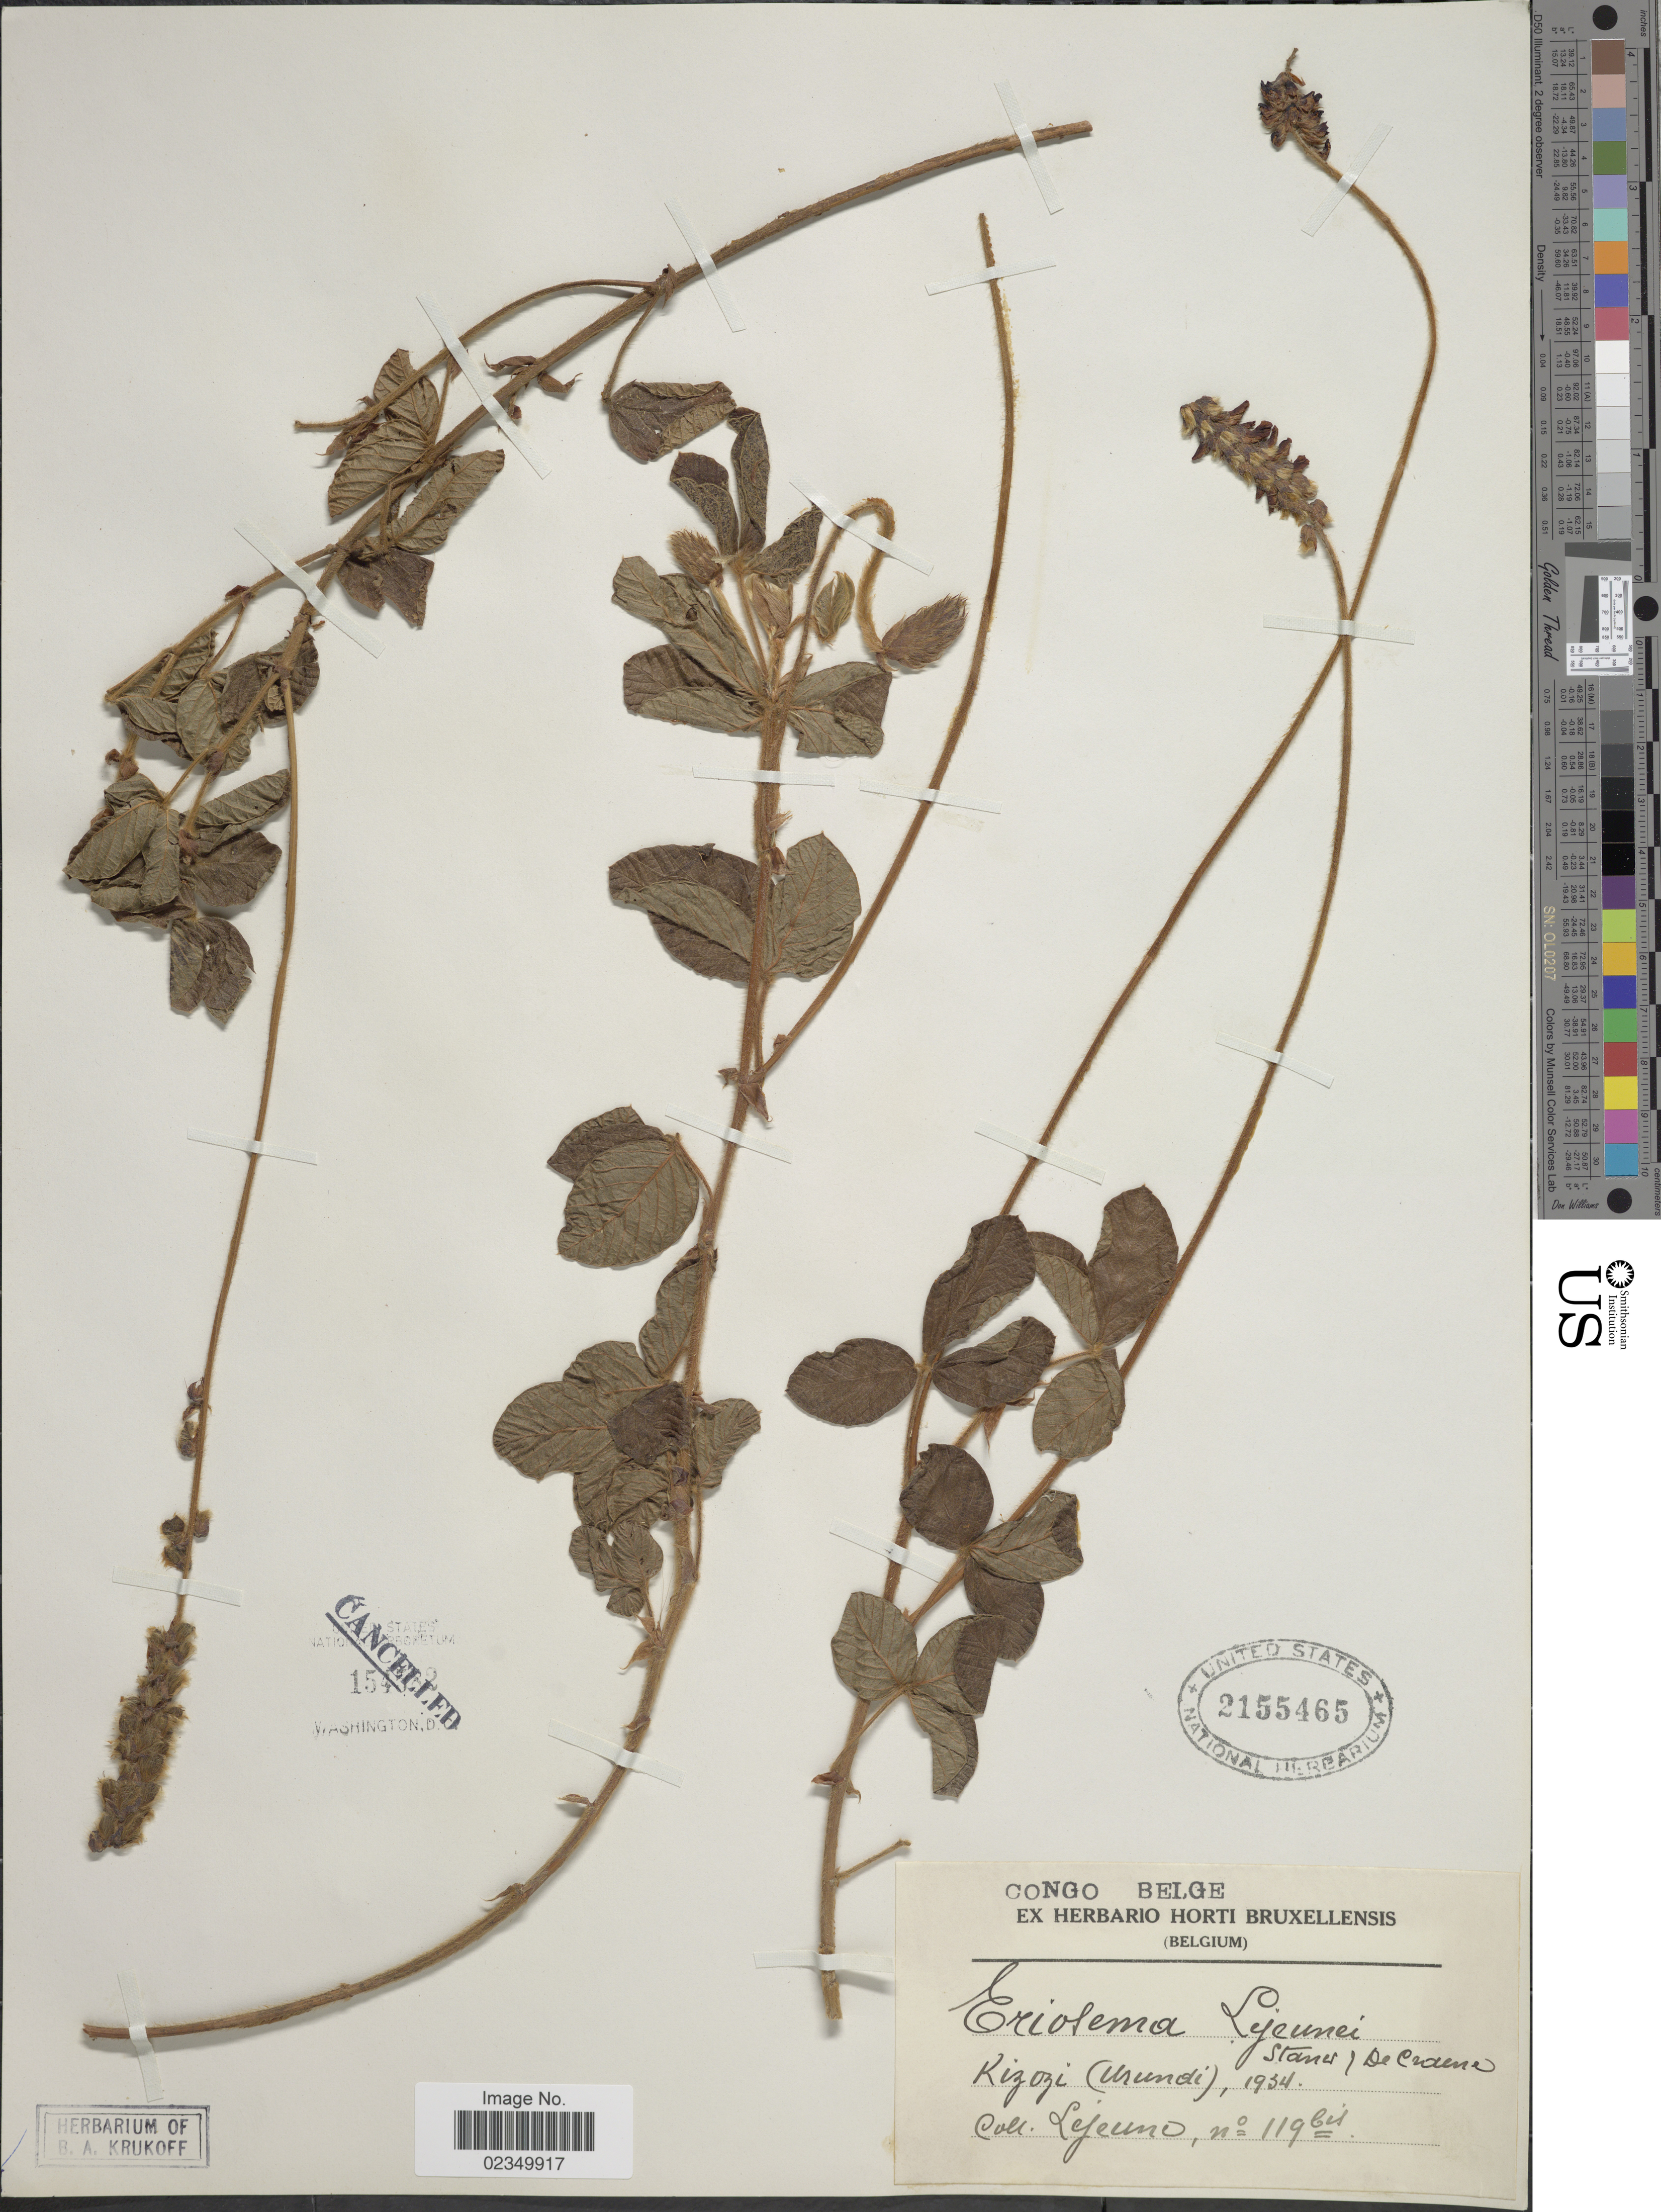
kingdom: Plantae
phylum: Tracheophyta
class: Magnoliopsida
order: Fabales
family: Fabaceae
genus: Eriosema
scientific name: Eriosema lejeunei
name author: Staner & De Craene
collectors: Lejeuno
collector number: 119bis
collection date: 1934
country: Burundi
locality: Congo Belge, Kizozi (Urundi)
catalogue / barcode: US 2155465